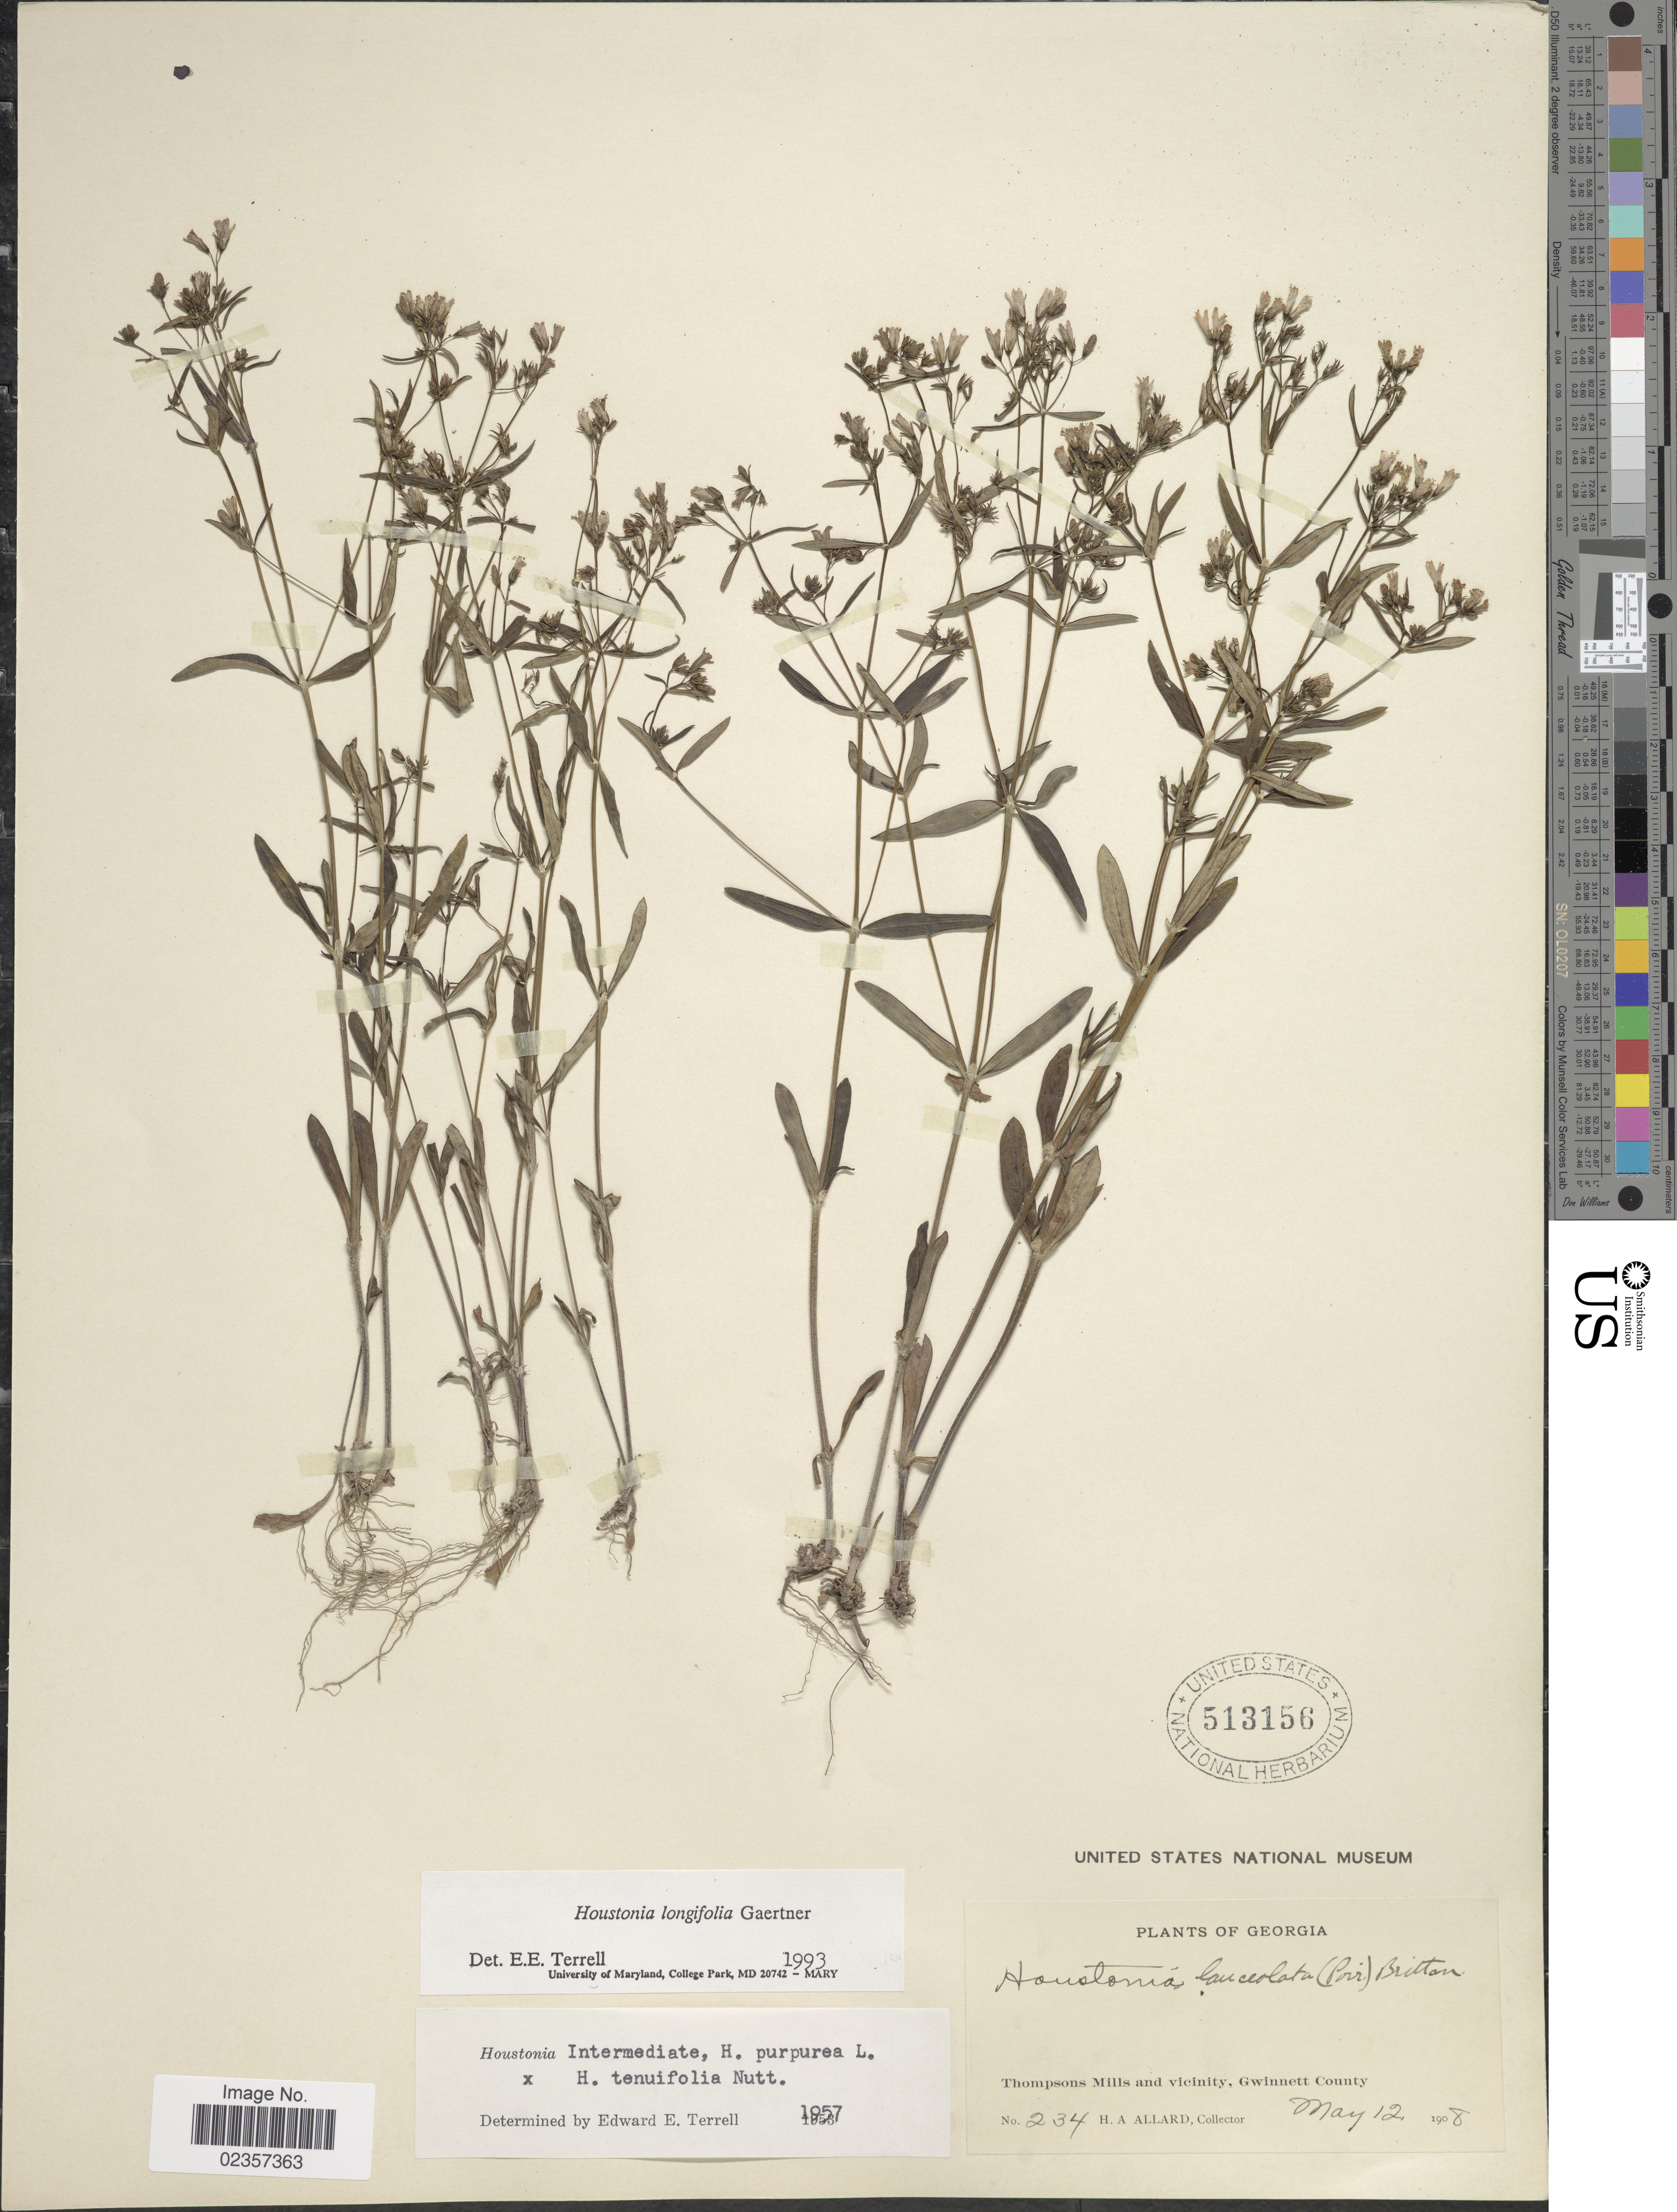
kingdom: Plantae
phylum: Tracheophyta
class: Magnoliopsida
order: Gentianales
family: Rubiaceae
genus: Houstonia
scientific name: Houstonia longifolia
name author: Gaertn.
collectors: H. A. Allard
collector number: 234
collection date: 1908-05-12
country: United States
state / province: Georgia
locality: Thompsons Mills and vicinity, Gwinnett County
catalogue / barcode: US 513156